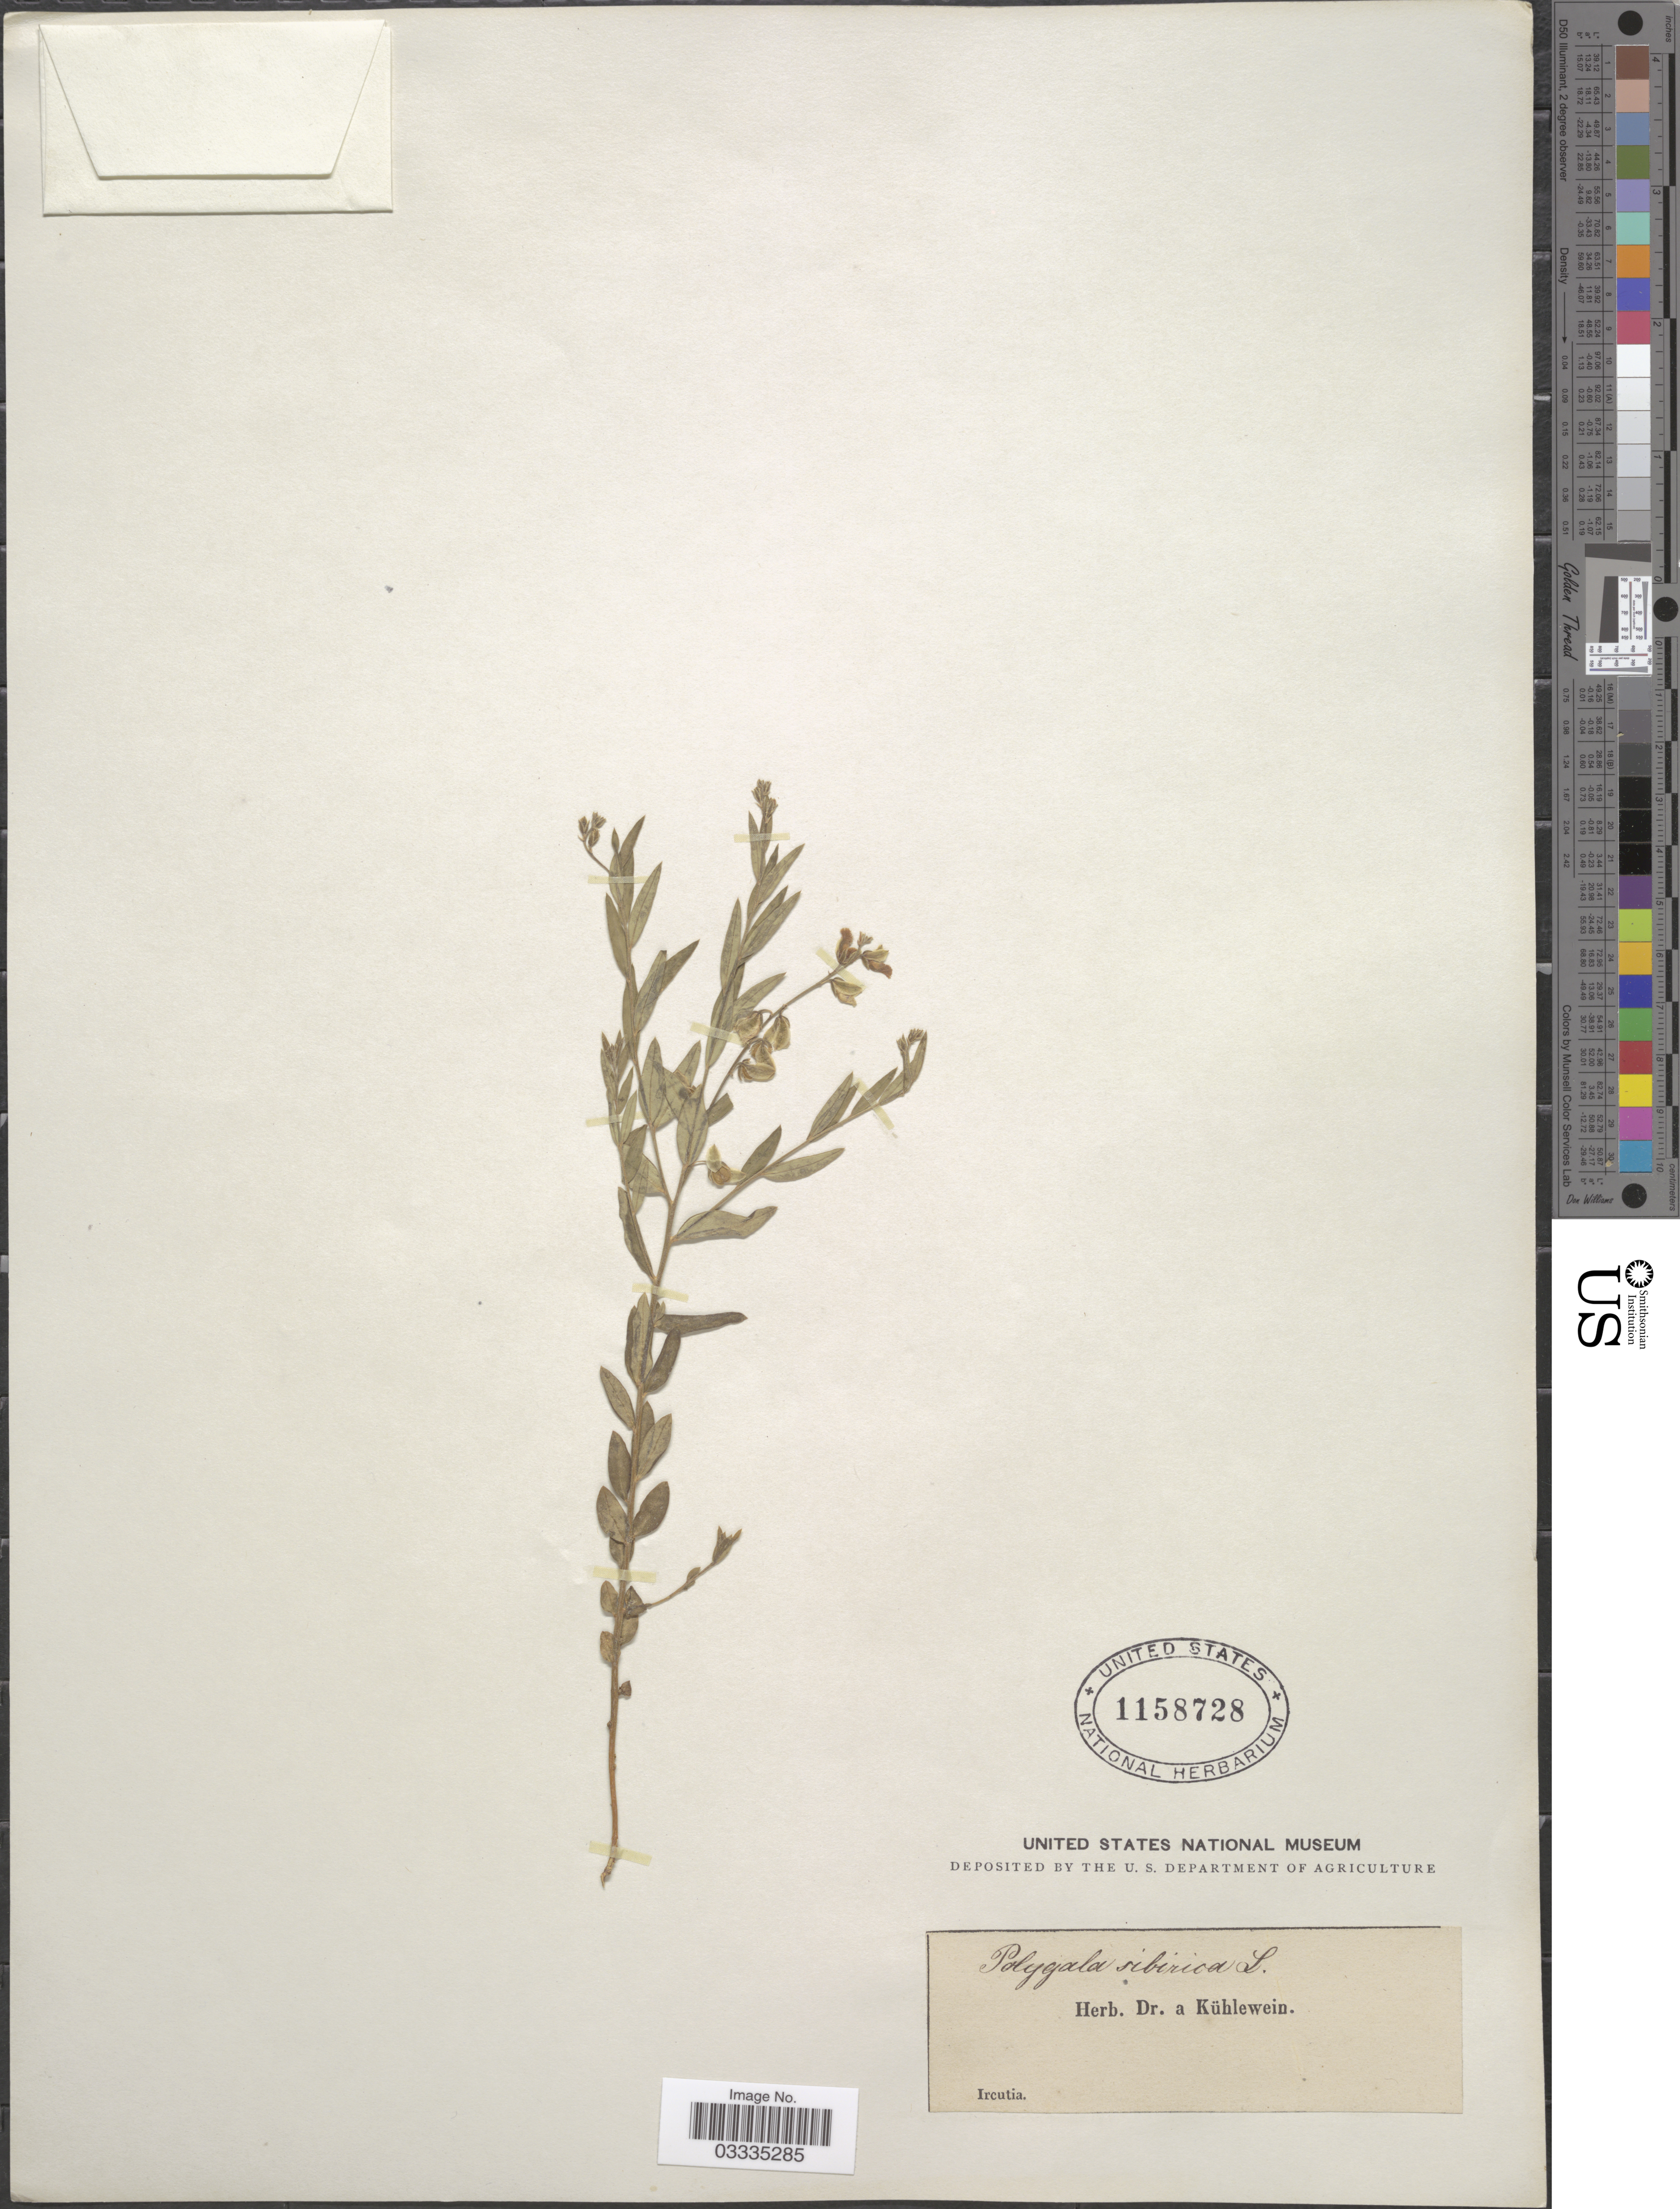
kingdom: Plantae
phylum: Tracheophyta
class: Magnoliopsida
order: Fabales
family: Polygalaceae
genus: Polygala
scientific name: Polygala sibirica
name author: L.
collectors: ex herb. Dr. A. Kühlewein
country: Russian Federation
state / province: Irkutsk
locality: Ircutia.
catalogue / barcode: US 1158728